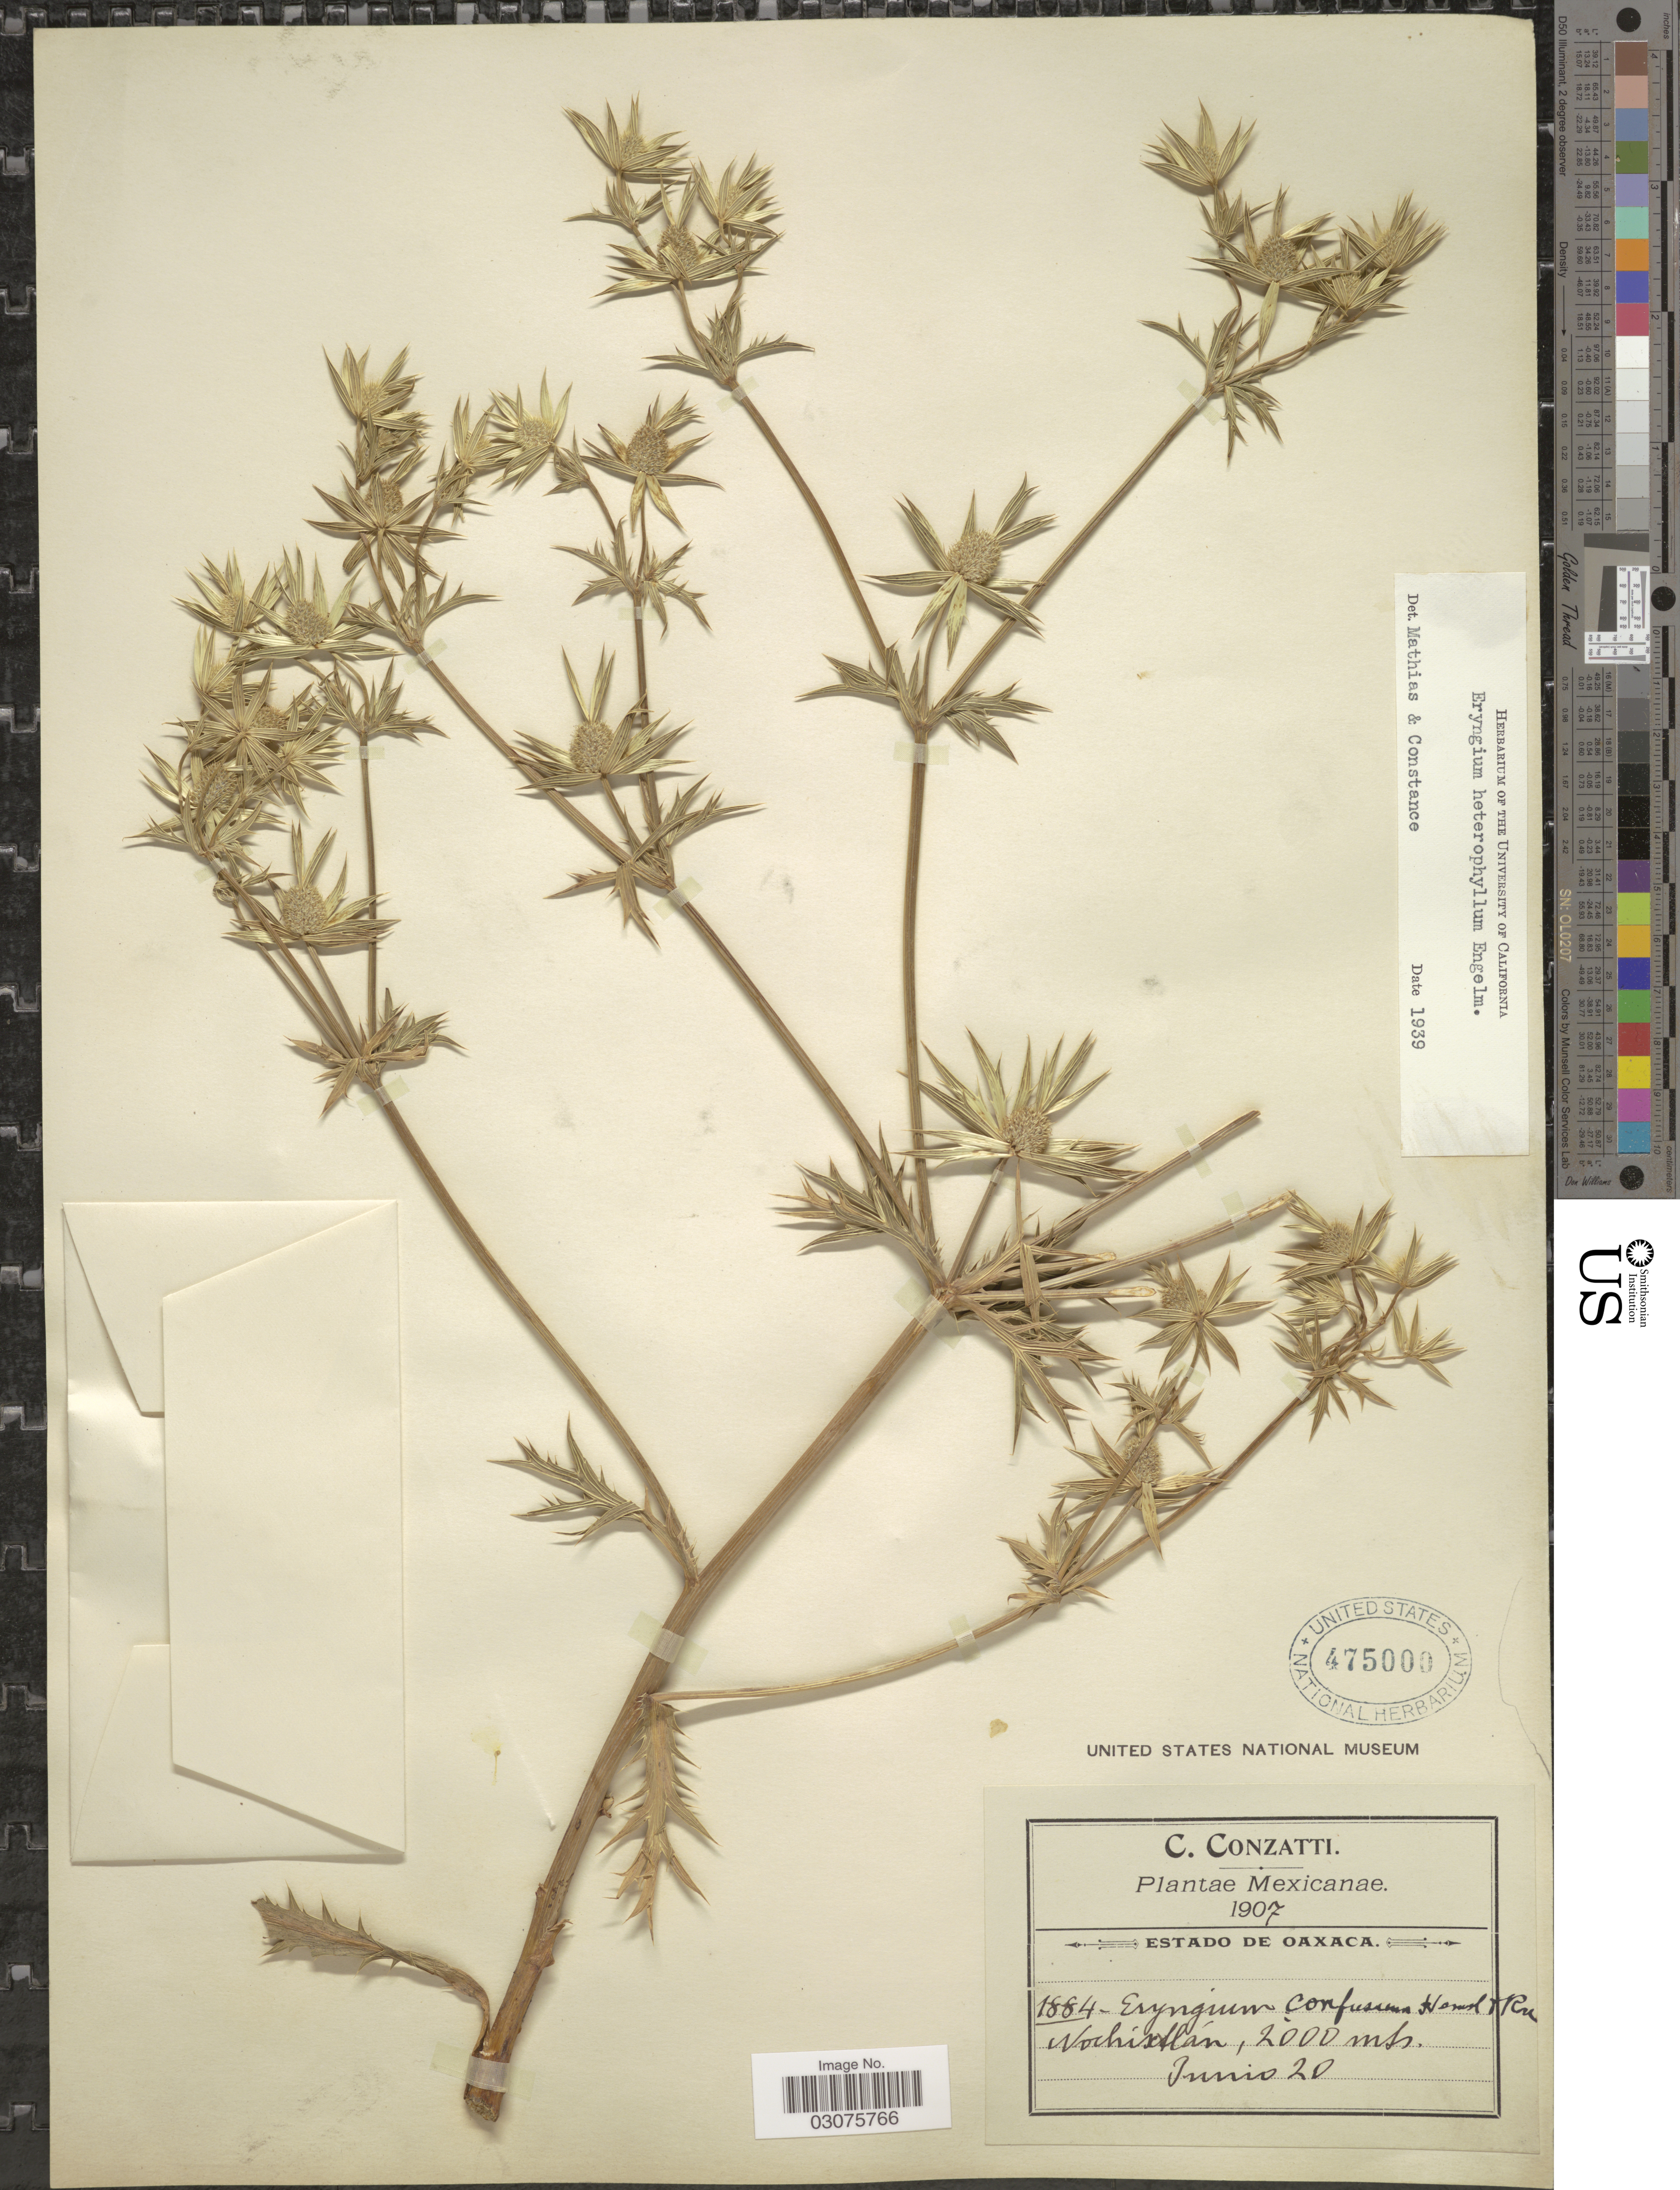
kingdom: Plantae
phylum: Tracheophyta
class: Magnoliopsida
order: Apiales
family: Apiaceae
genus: Eryngium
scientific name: Eryngium heterophyllum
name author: Engelm.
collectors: C. Conzatti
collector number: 1884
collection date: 1907-06-20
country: Mexico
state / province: Oaxaca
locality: Nochixtlán.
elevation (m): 2000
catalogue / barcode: US 475000